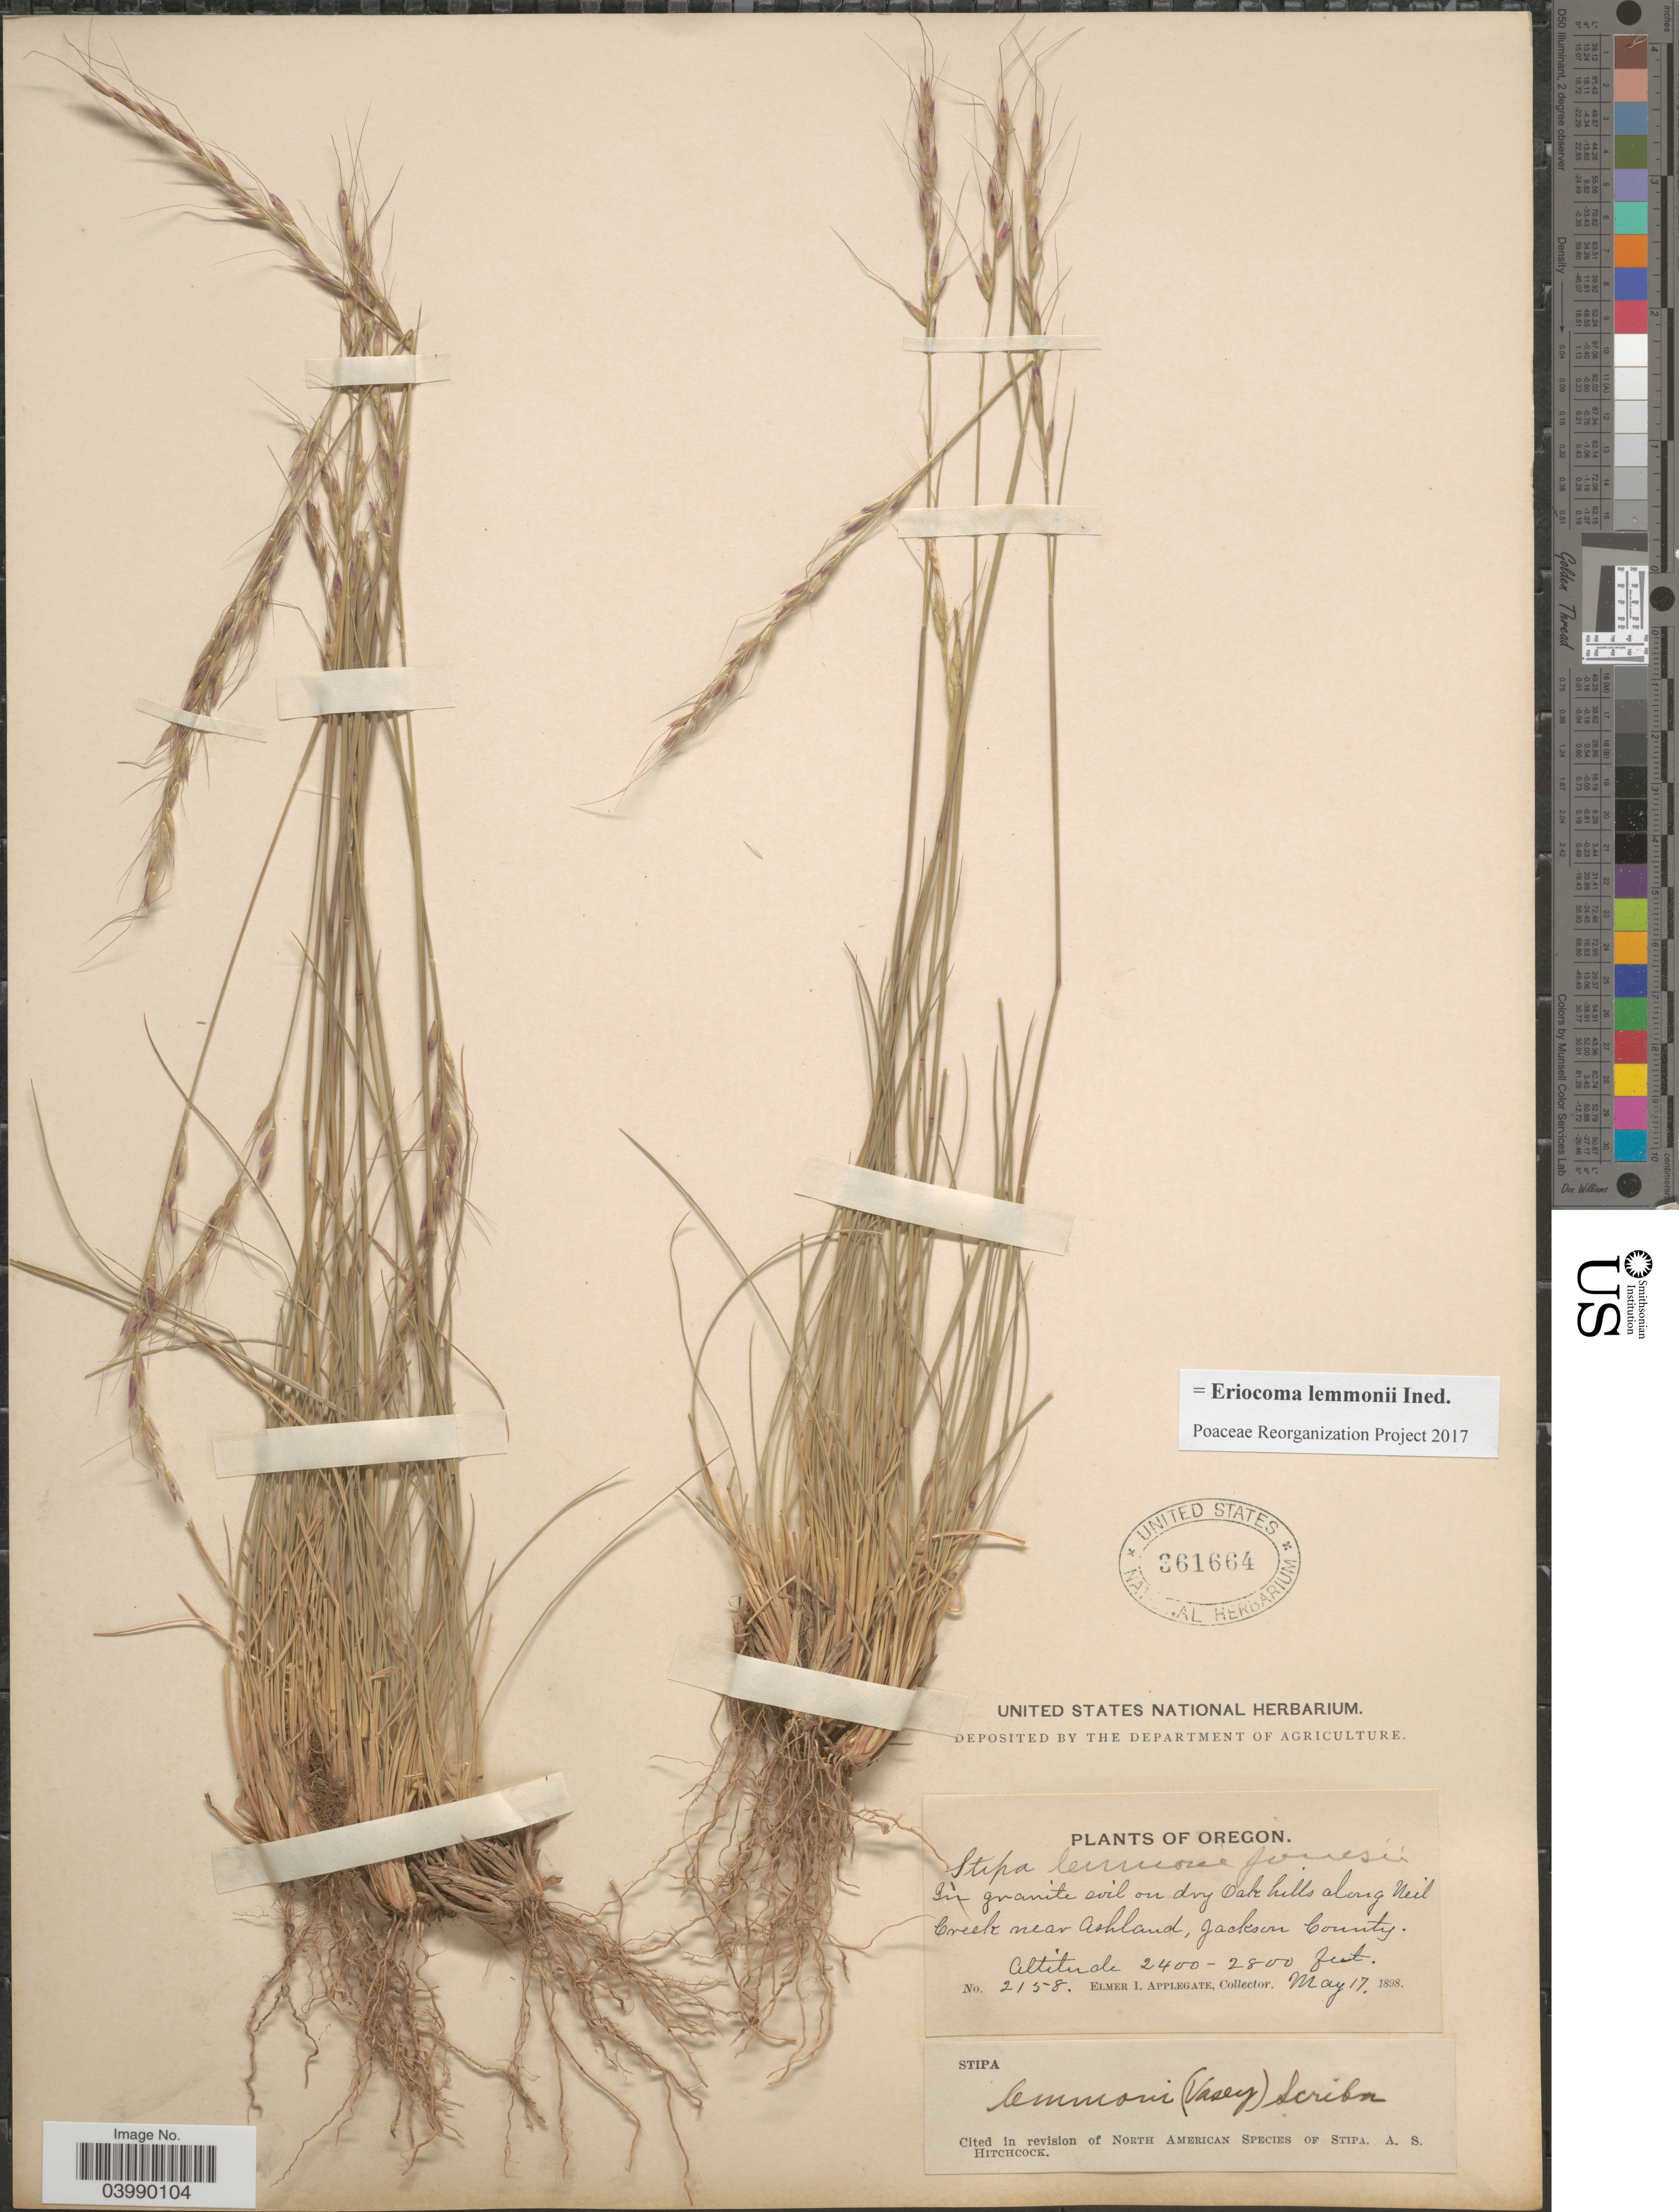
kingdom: Plantae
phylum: Tracheophyta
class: Liliopsida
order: Poales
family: Poaceae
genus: Eriocoma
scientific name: Eriocoma lemmonii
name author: (Vasey) Romasch.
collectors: E. I. Applegate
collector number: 2158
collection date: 1898-05-17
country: United States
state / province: Oregon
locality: On dry Oak hills along Neil Creek near Ashland, Jackson County.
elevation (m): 732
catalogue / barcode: US 361664